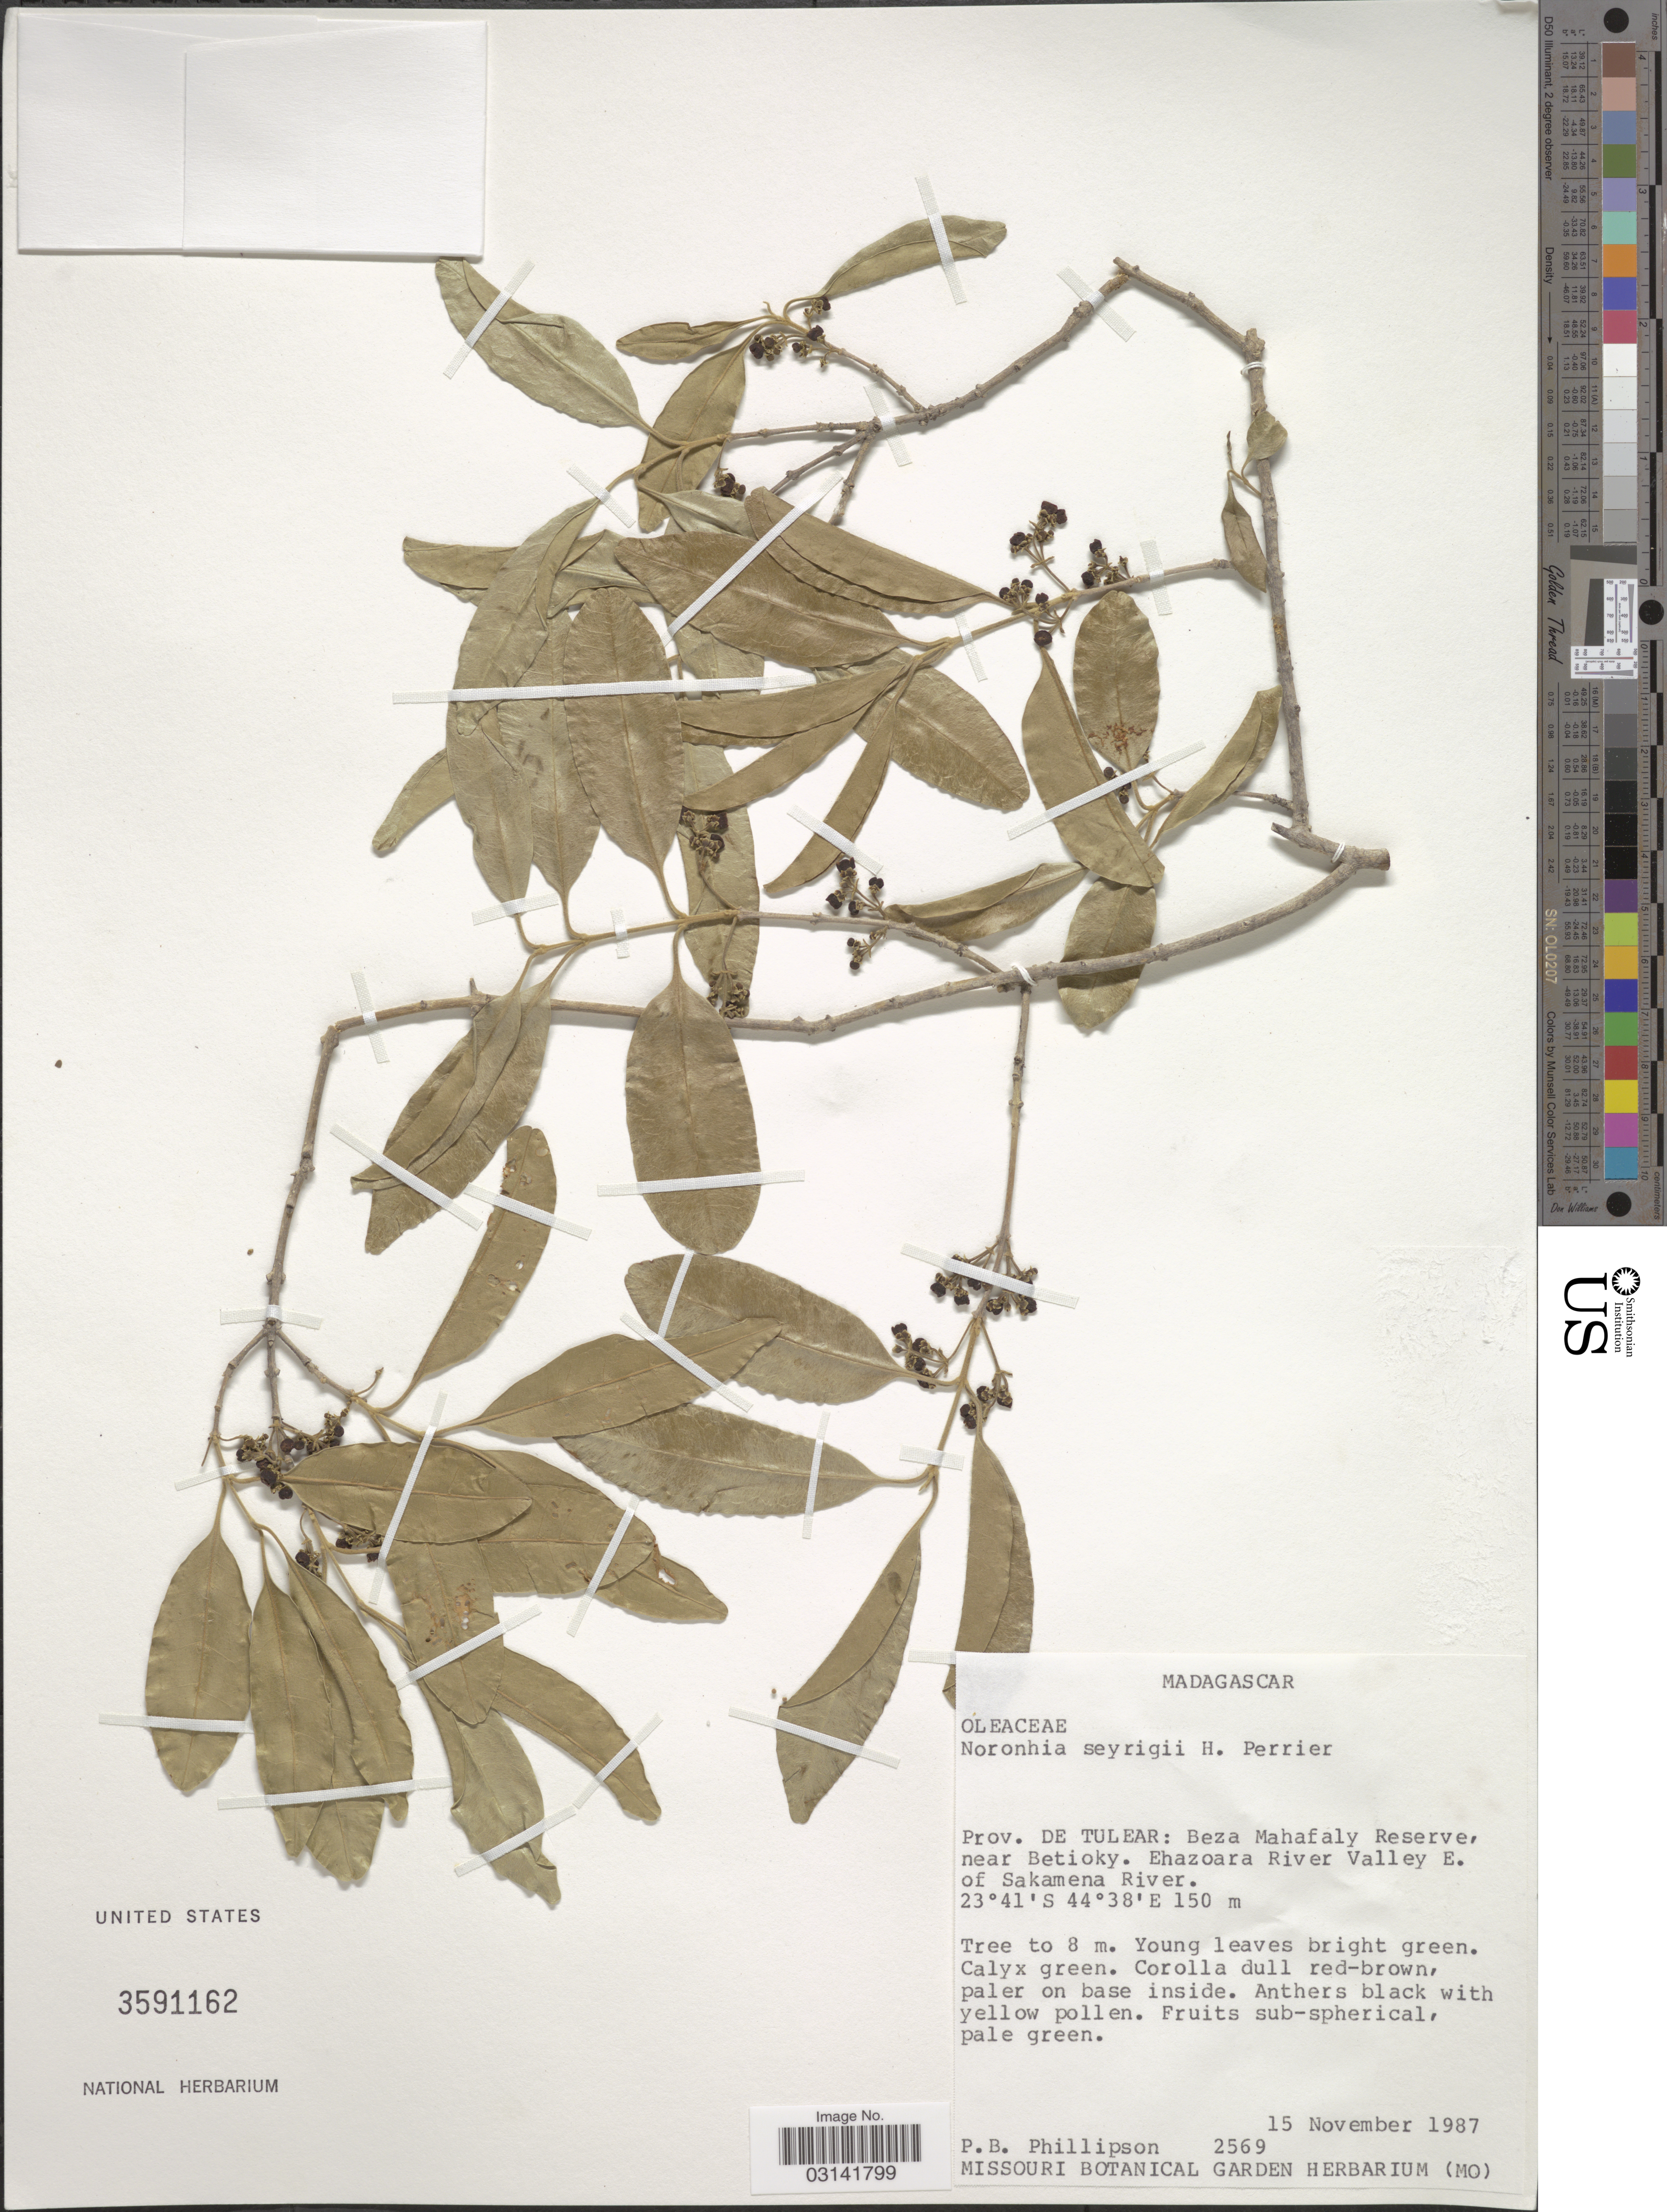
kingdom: Plantae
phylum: Tracheophyta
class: Magnoliopsida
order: Lamiales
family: Oleaceae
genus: Noronhia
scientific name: Noronhia seyrigii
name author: H. Perrier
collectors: P. B. Phillipson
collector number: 2569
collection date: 1987-11-15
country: Madagascar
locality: Prov. DE TULEAR: Beza Mahafaly Reserve, near Betioky. Ehazoara River Valley E. of Sakamena River.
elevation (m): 150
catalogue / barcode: US 3591162